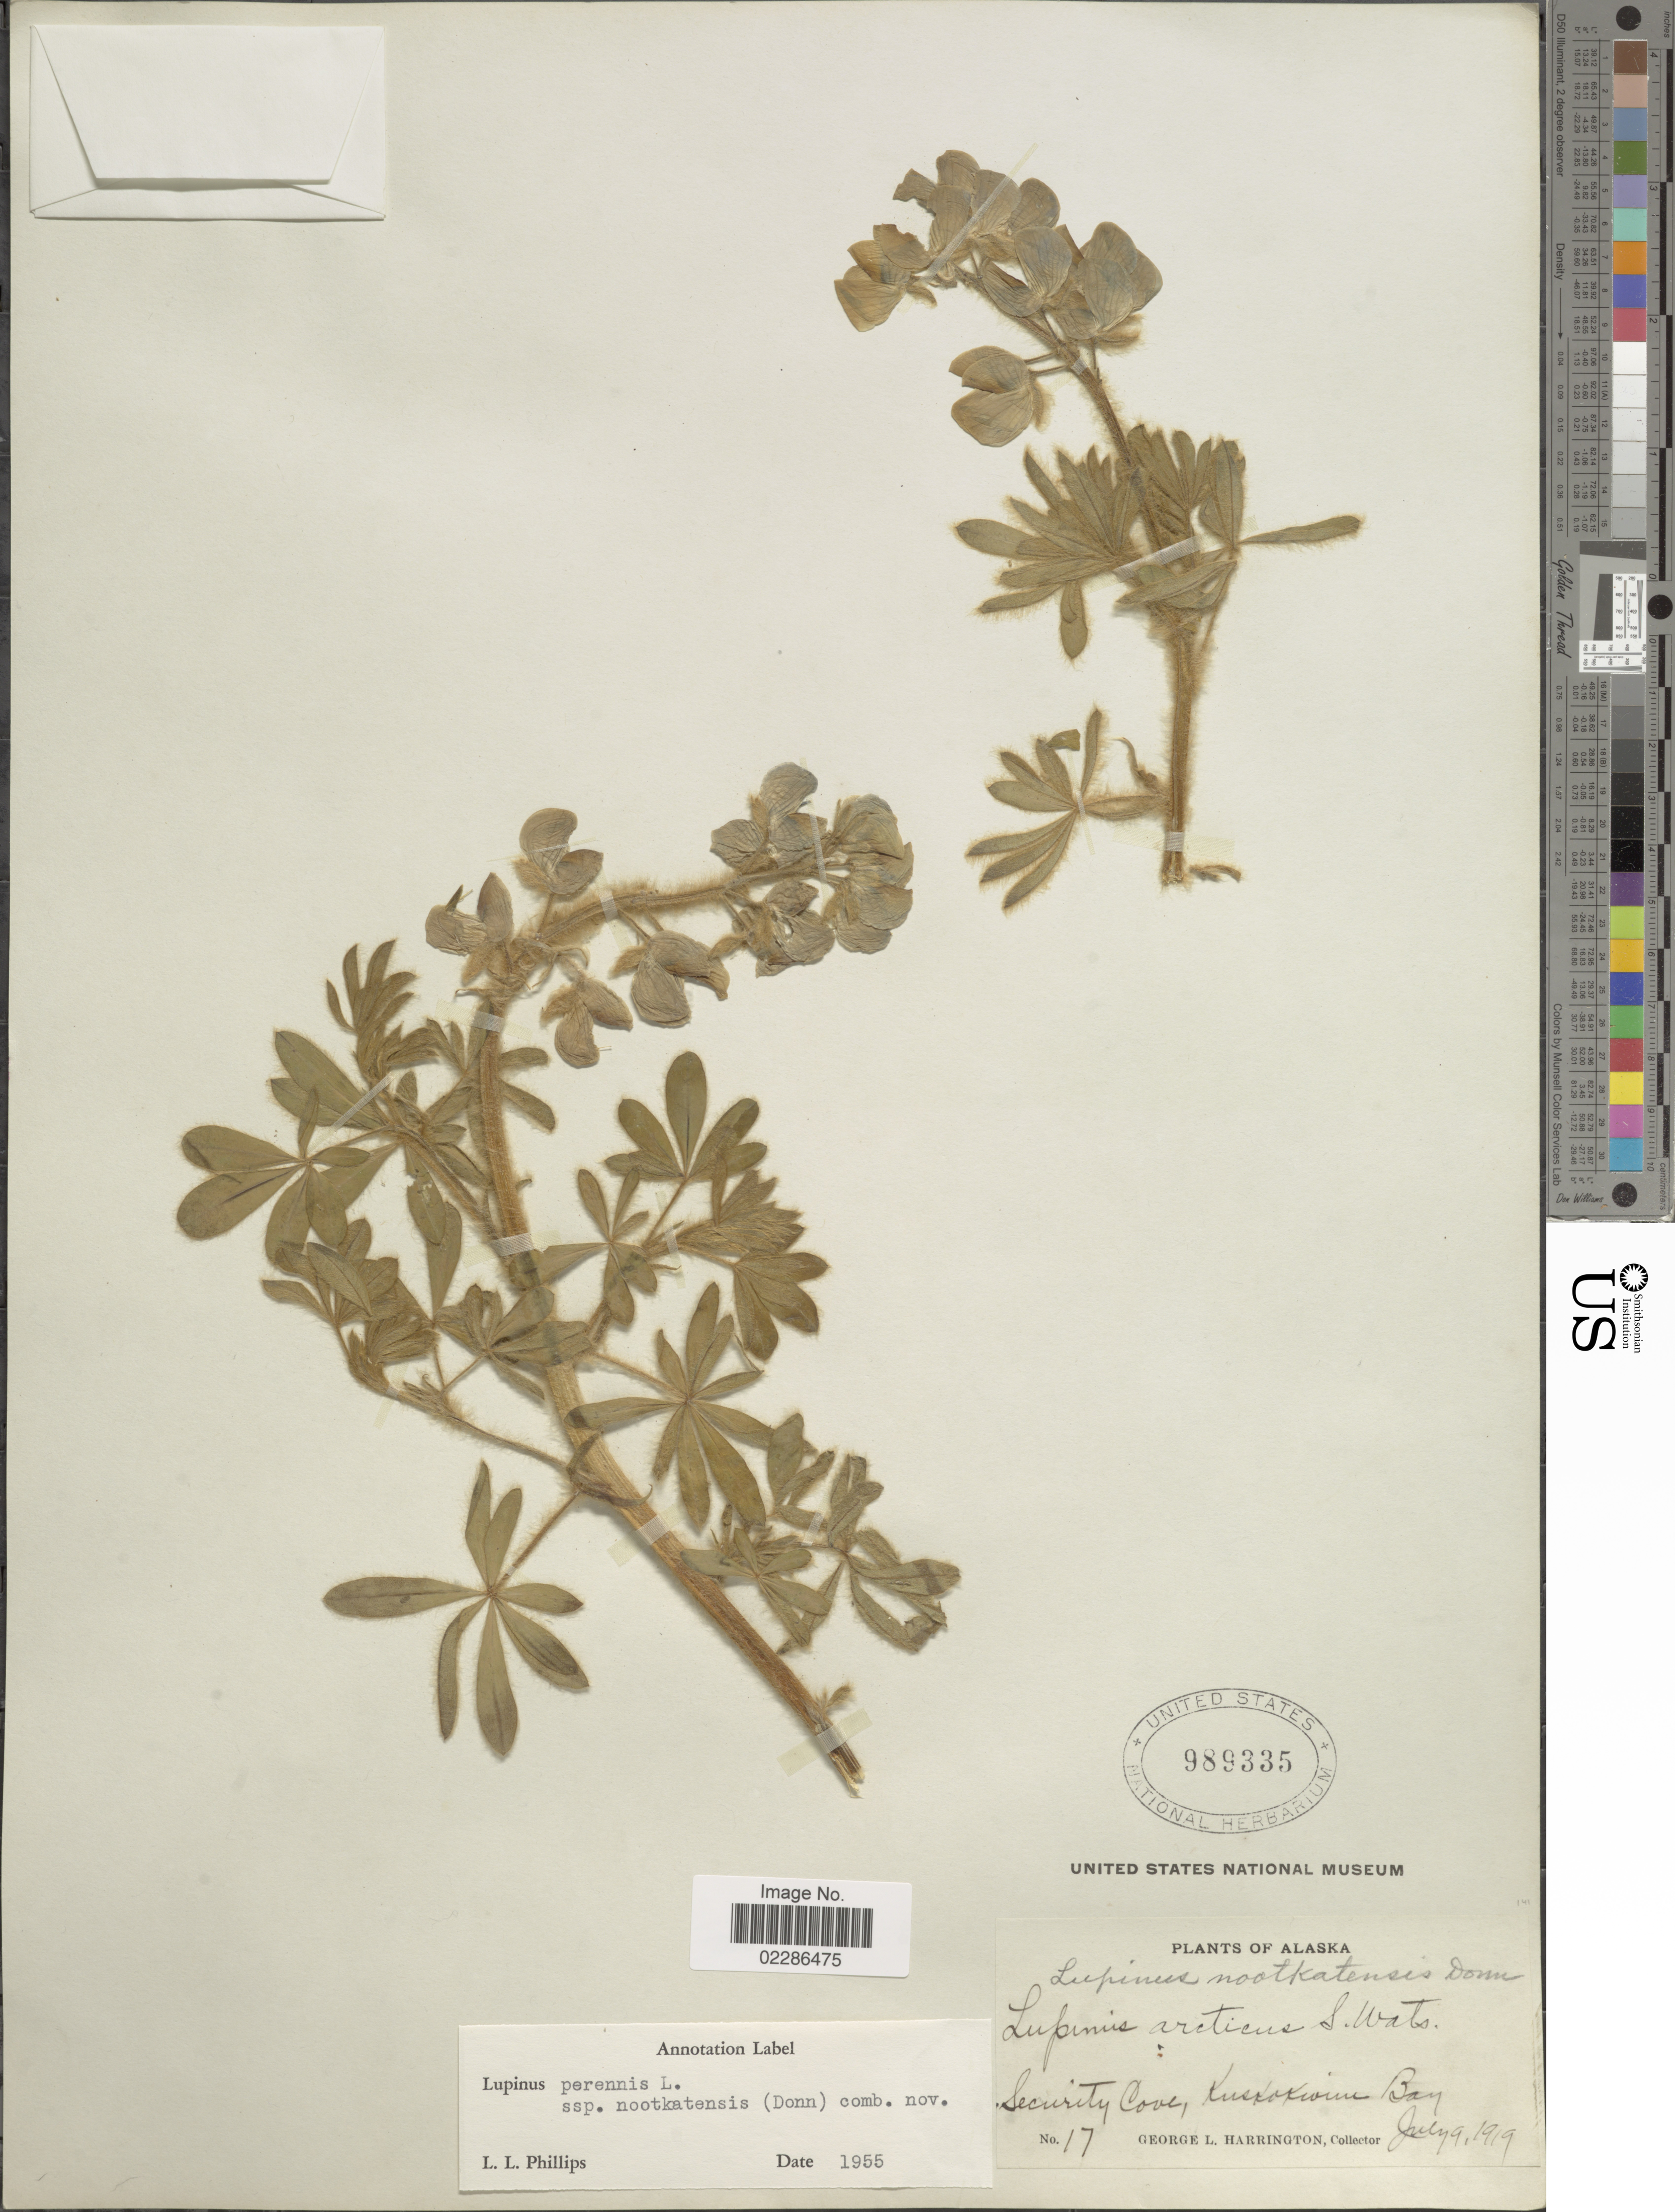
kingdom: Plantae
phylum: Tracheophyta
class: Magnoliopsida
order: Fabales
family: Fabaceae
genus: Lupinus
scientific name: Lupinus nootkatensis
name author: Donn ex Sims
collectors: G. Harrington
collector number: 17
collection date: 1919-07-09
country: United States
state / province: Alaska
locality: Security Cove, Kuskokwim Bay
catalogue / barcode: US 989335